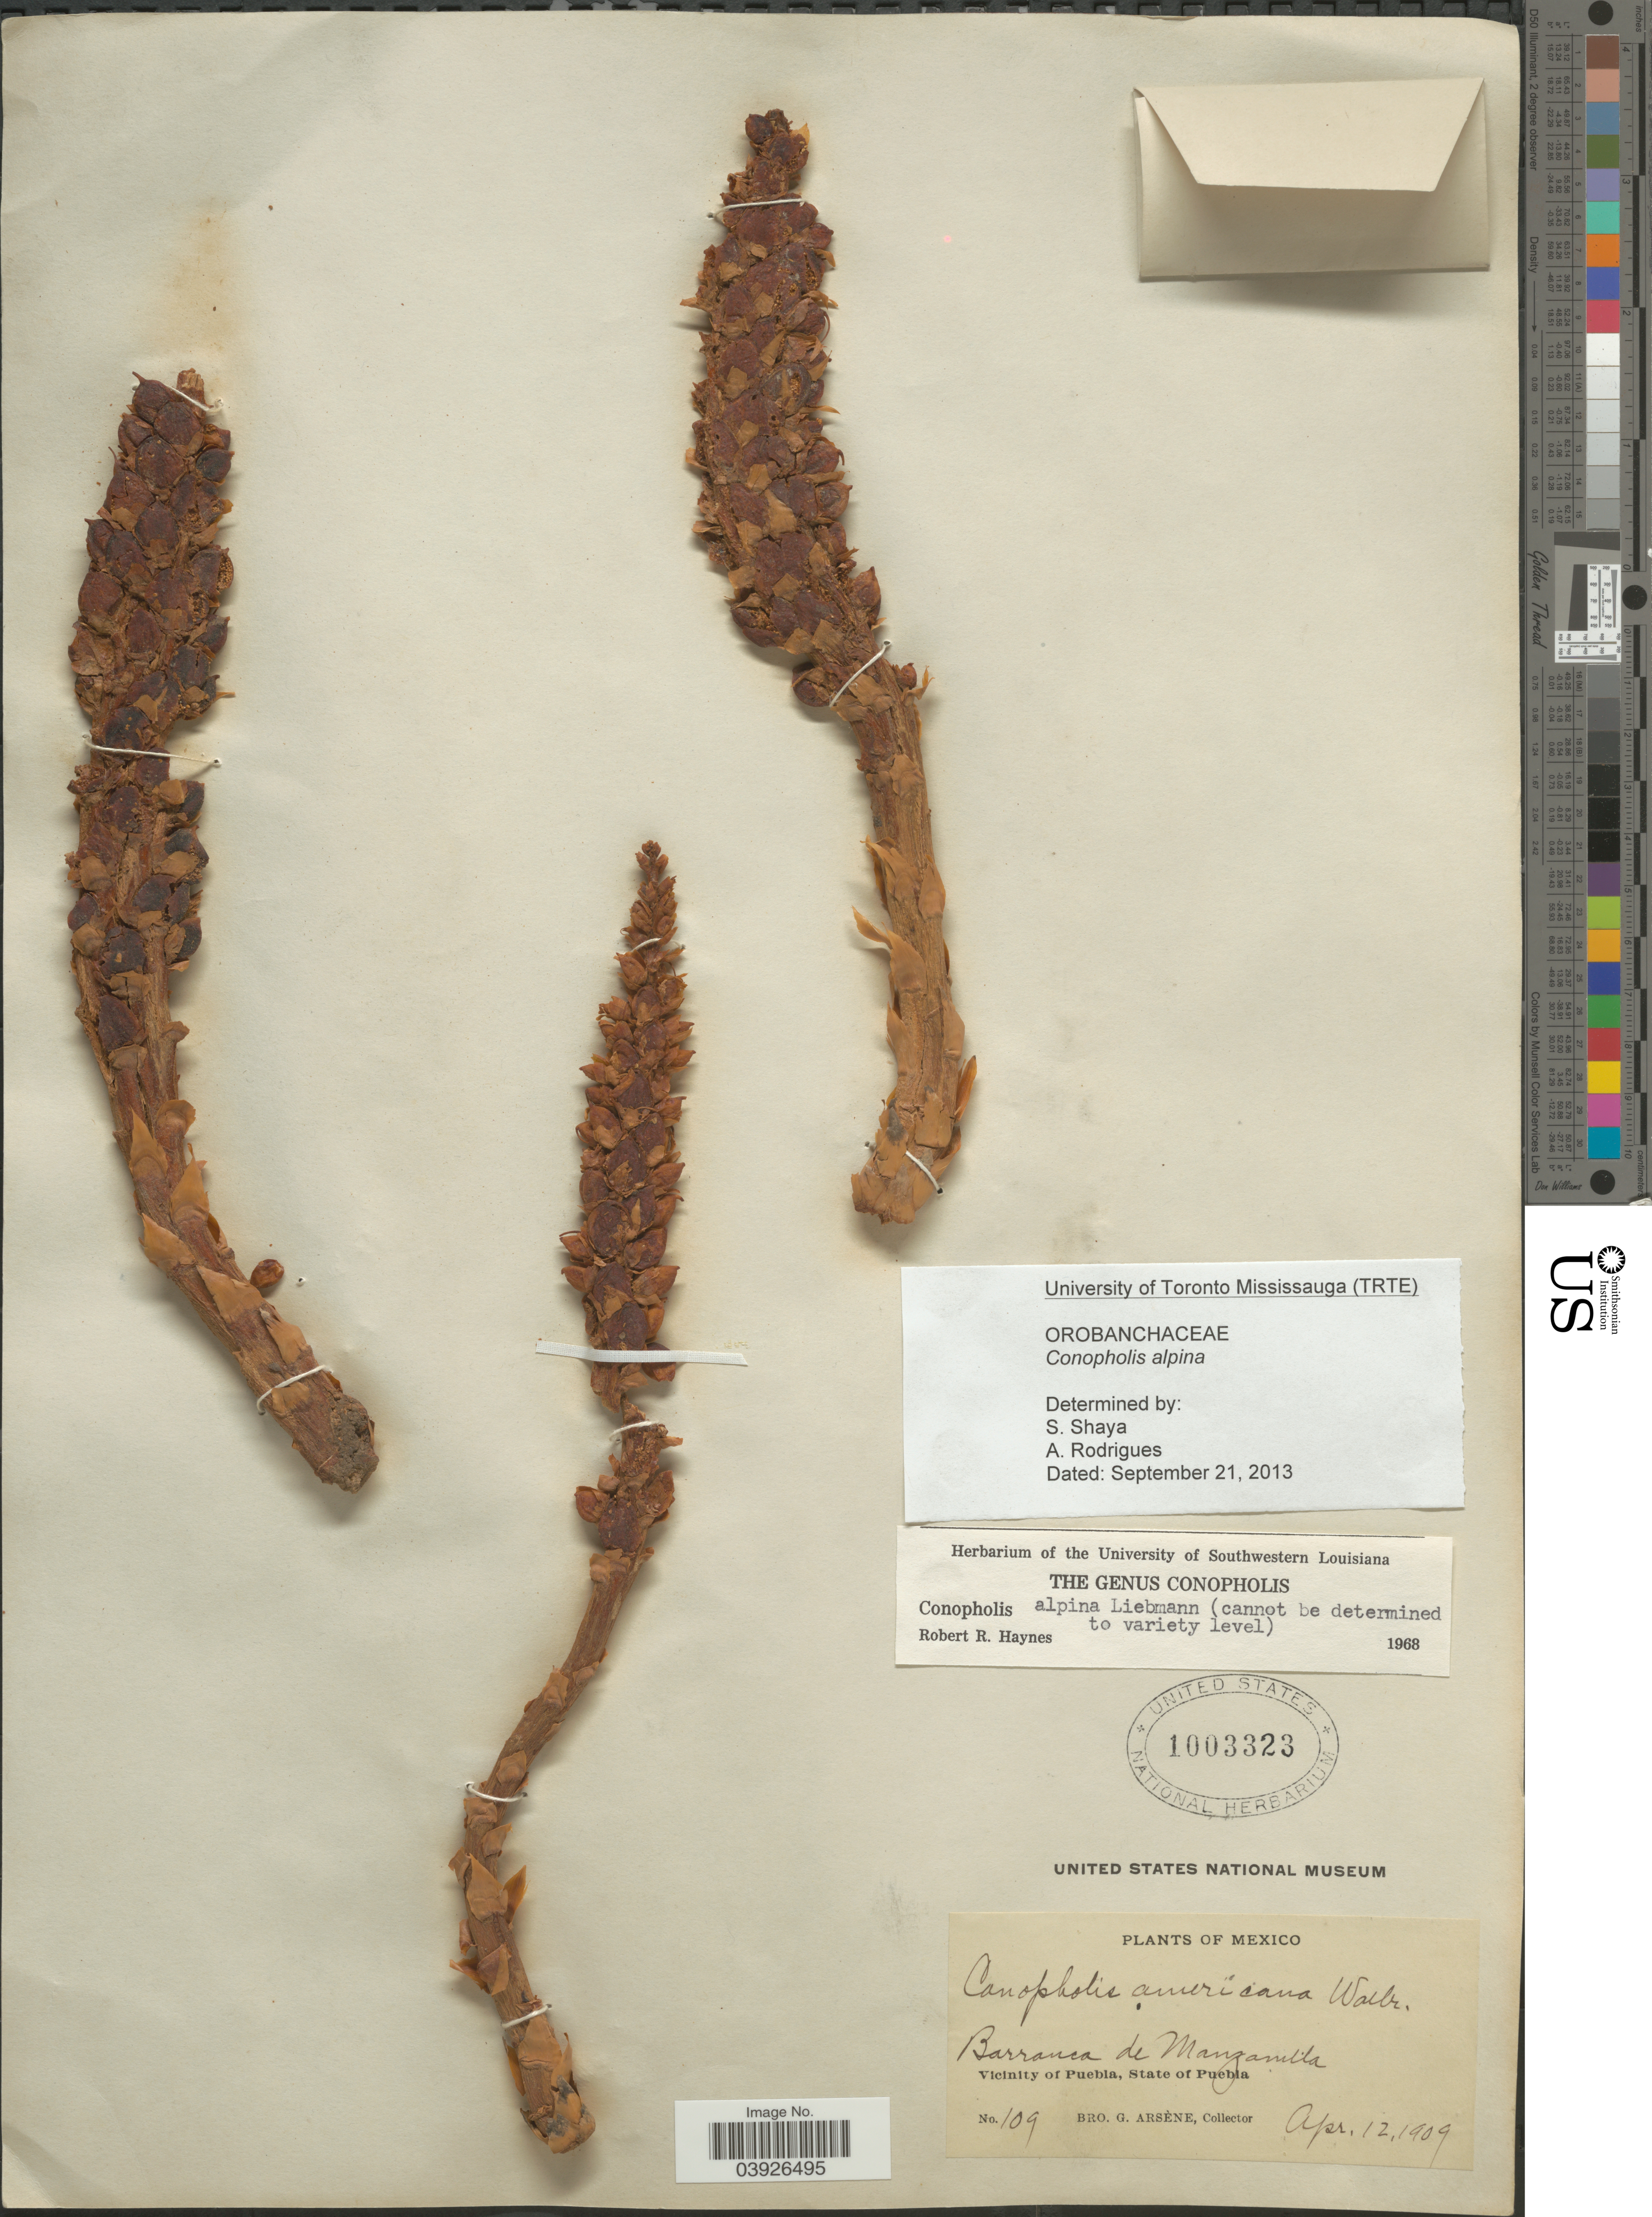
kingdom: Plantae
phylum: Tracheophyta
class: Magnoliopsida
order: Lamiales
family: Orobanchaceae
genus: Conopholis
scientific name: Conopholis alpina var. alpina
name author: Liebm.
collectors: Bro. G. Arsène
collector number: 109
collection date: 1909-04-12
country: Mexico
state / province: Puebla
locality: Barranca de Manzamtla. Vicinity of Puebla.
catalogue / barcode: US 1003323